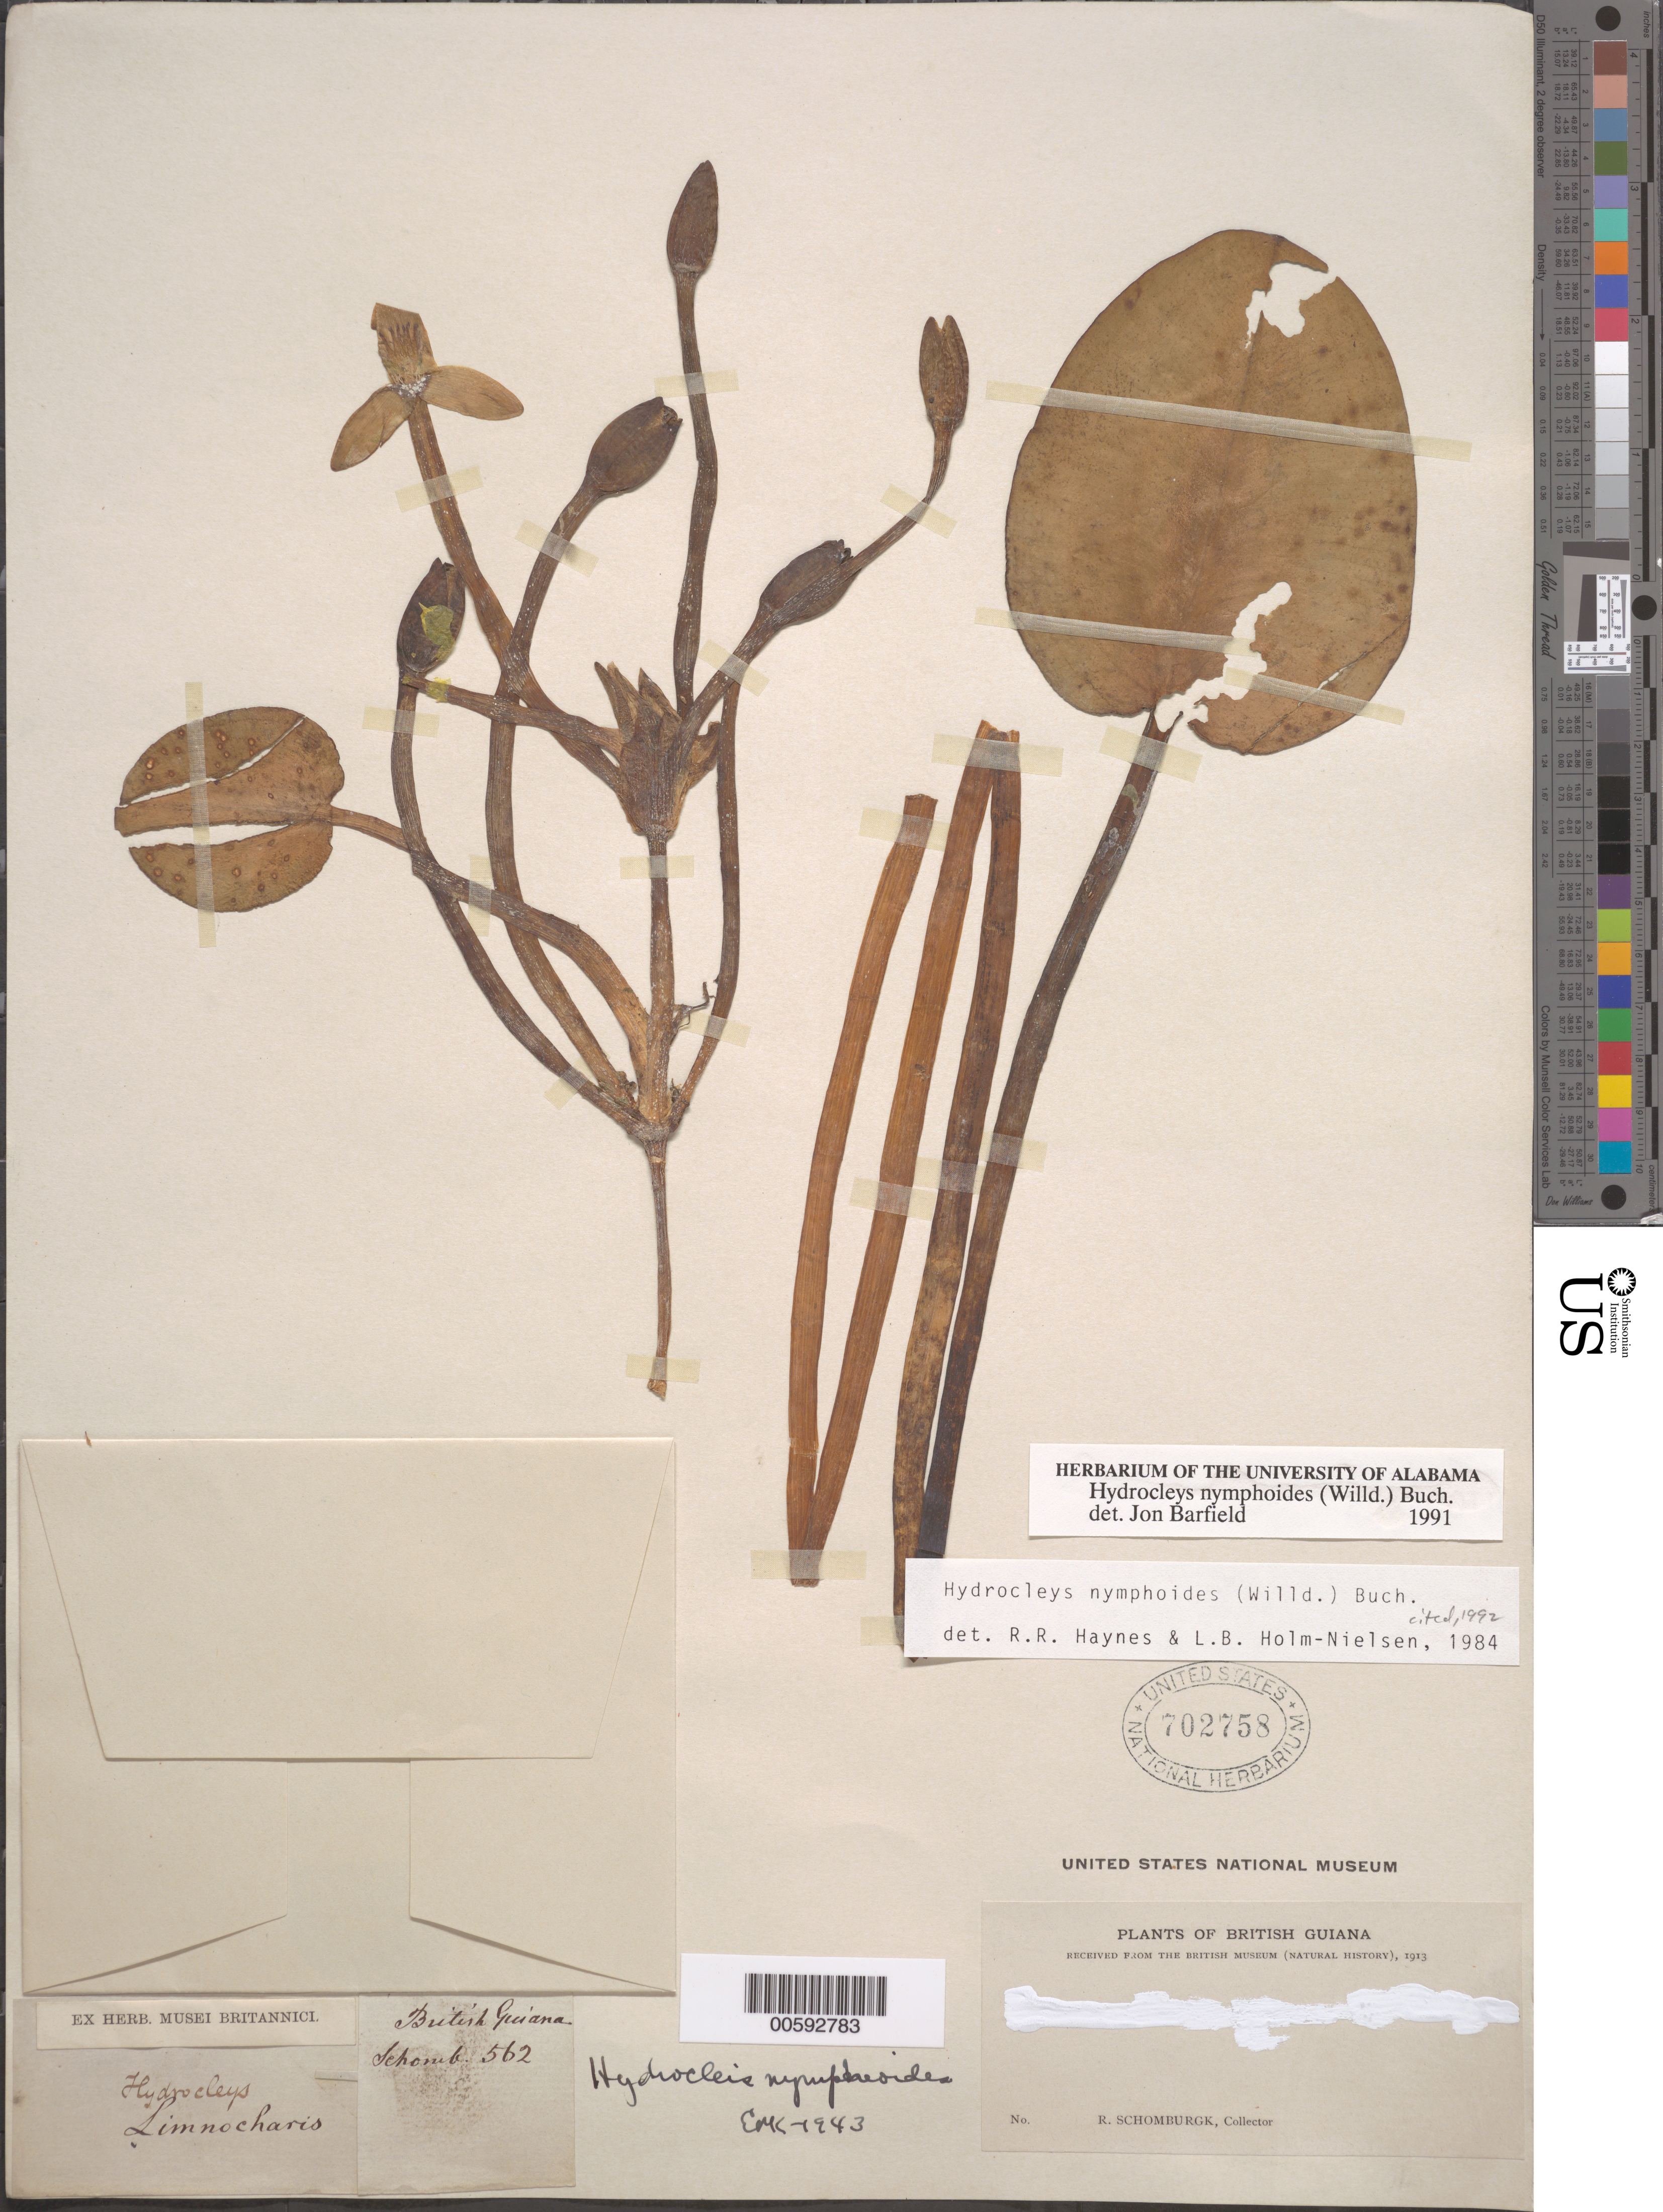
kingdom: Plantae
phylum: Tracheophyta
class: Liliopsida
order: Alismatales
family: Alismataceae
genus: Hydrocleys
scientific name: Hydrocleys nymphoides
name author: (Humb. & Bonpl. ex Willd.) Buchenau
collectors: M. R. Schomburgk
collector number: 562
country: Guyana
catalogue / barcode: US 702758